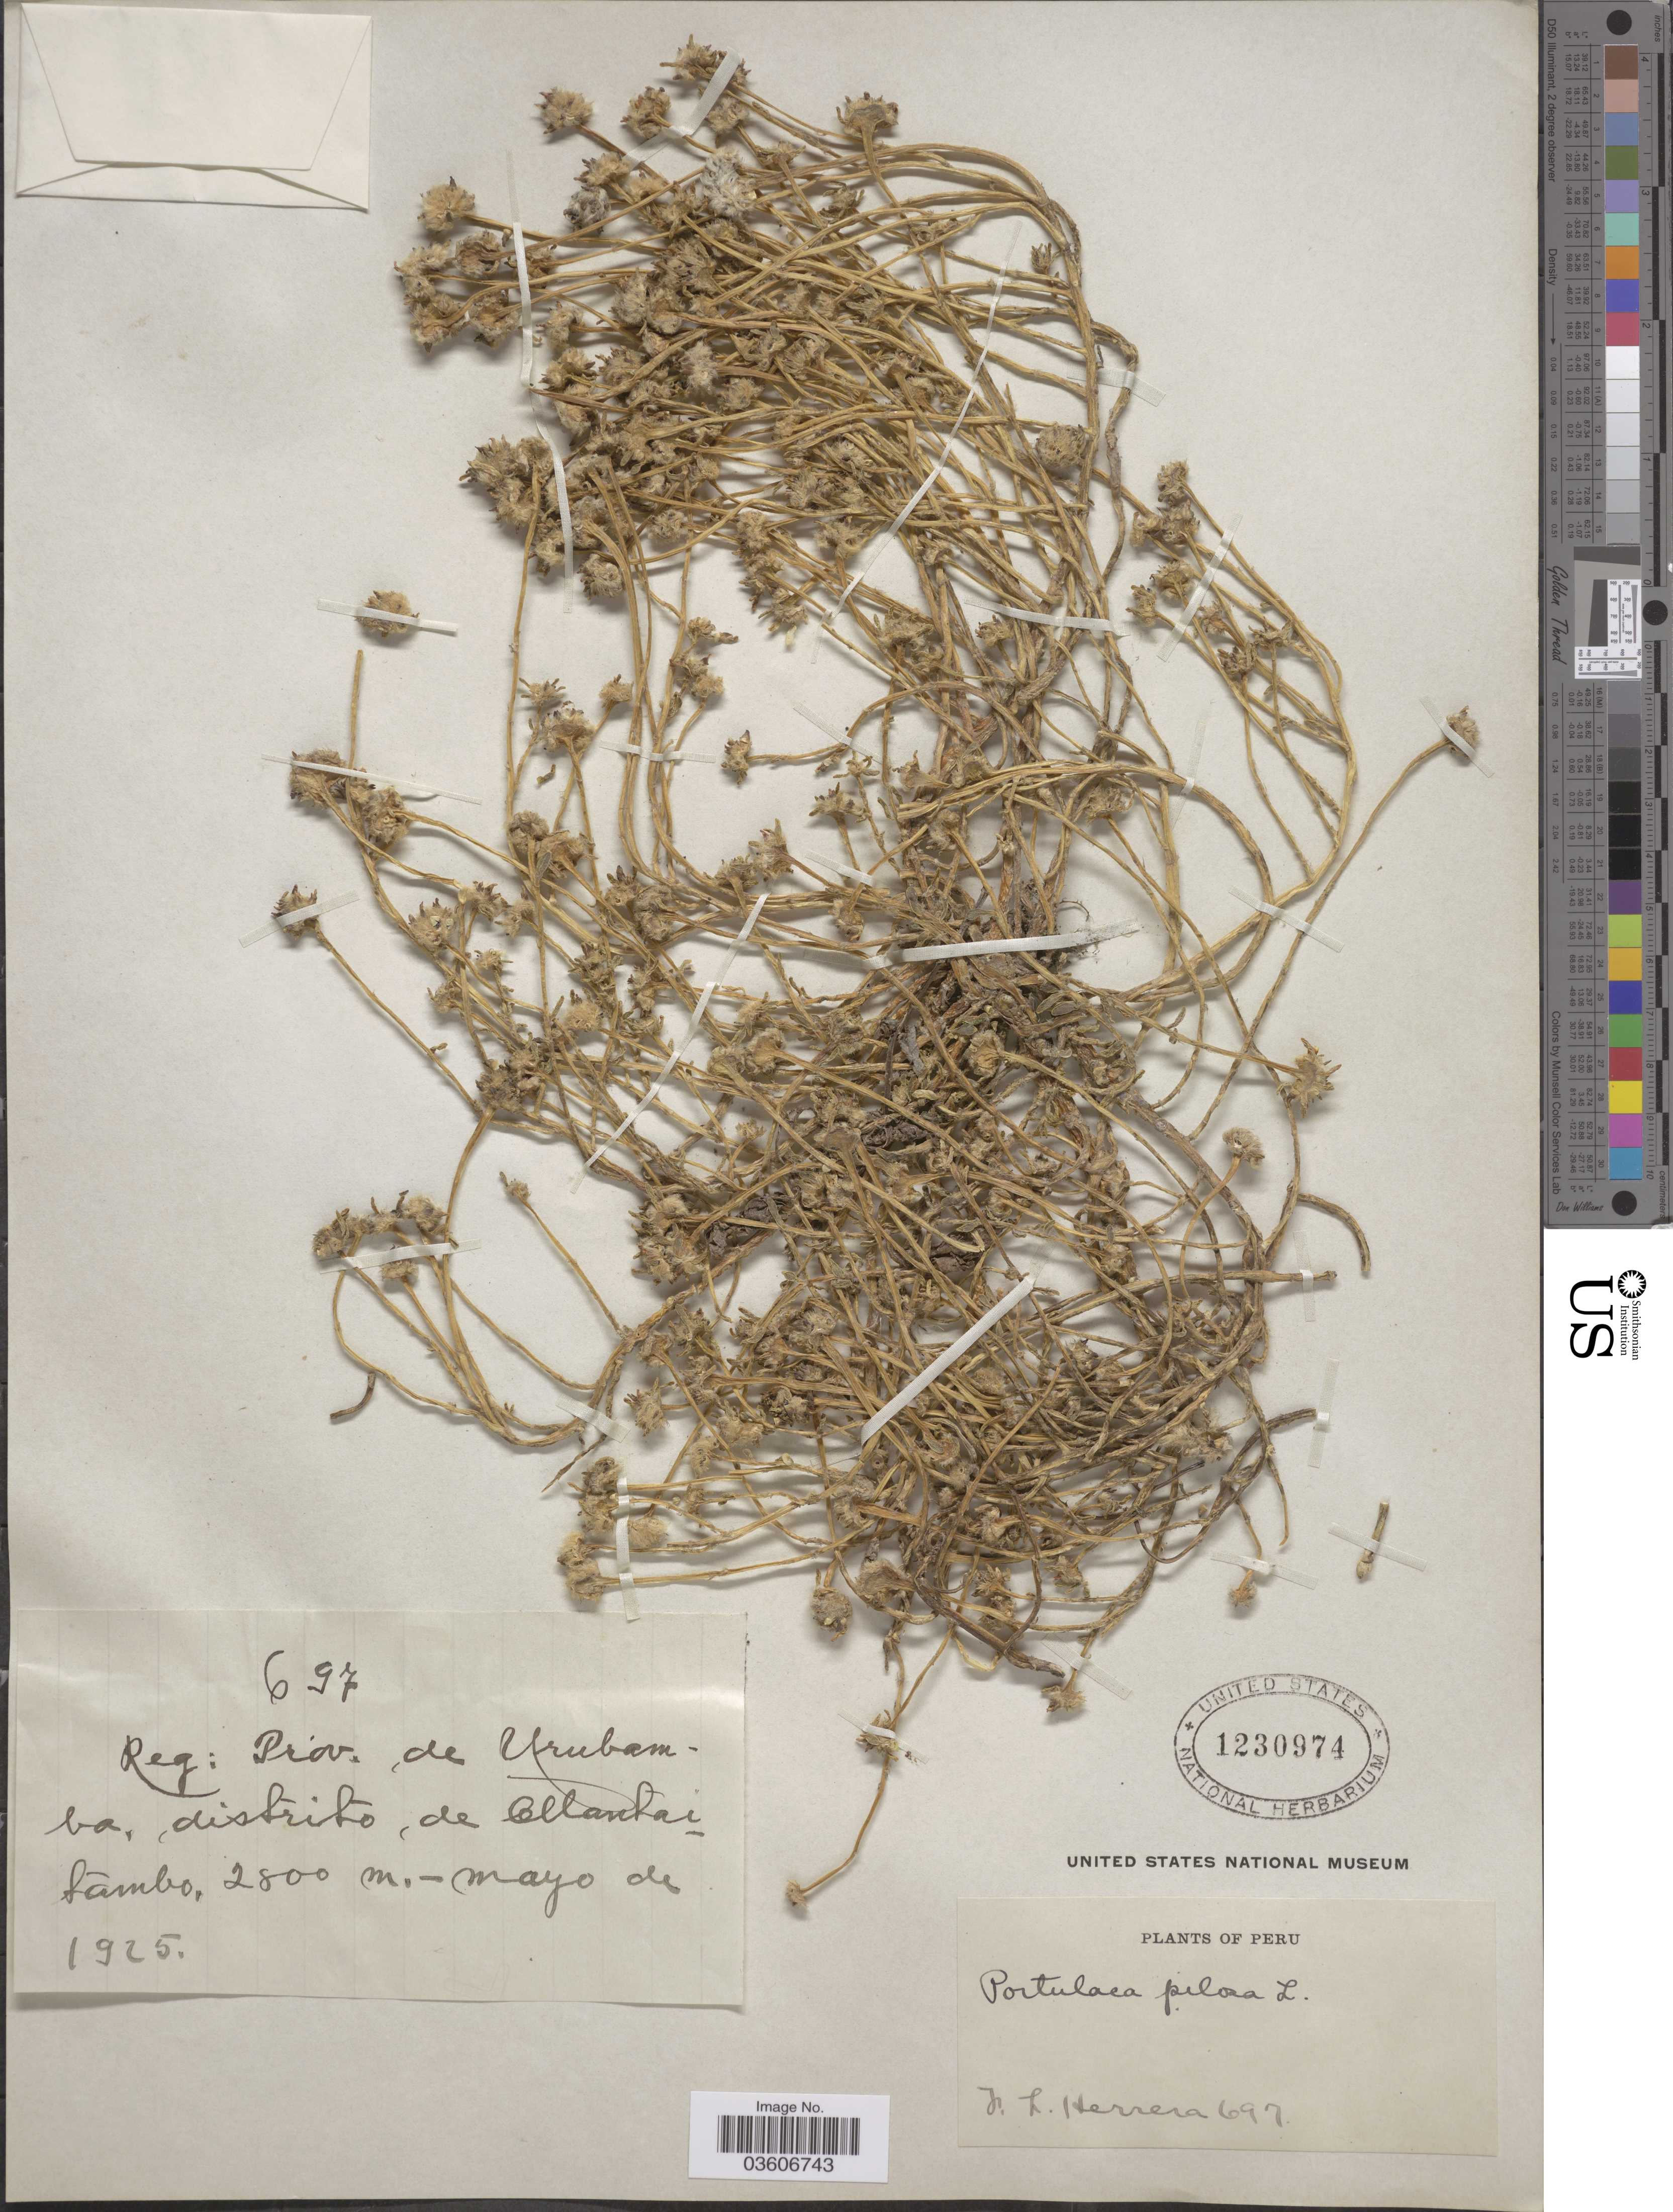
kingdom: Plantae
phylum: Tracheophyta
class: Magnoliopsida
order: Caryophyllales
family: Portulacaceae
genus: Portulaca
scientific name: Portulaca pilosa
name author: L.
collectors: F. L. Herrera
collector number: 697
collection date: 1925-05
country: Peru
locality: Reg: Prov. de Urubamba, distrito de Ollantaitambo.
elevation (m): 2800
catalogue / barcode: US 1230974